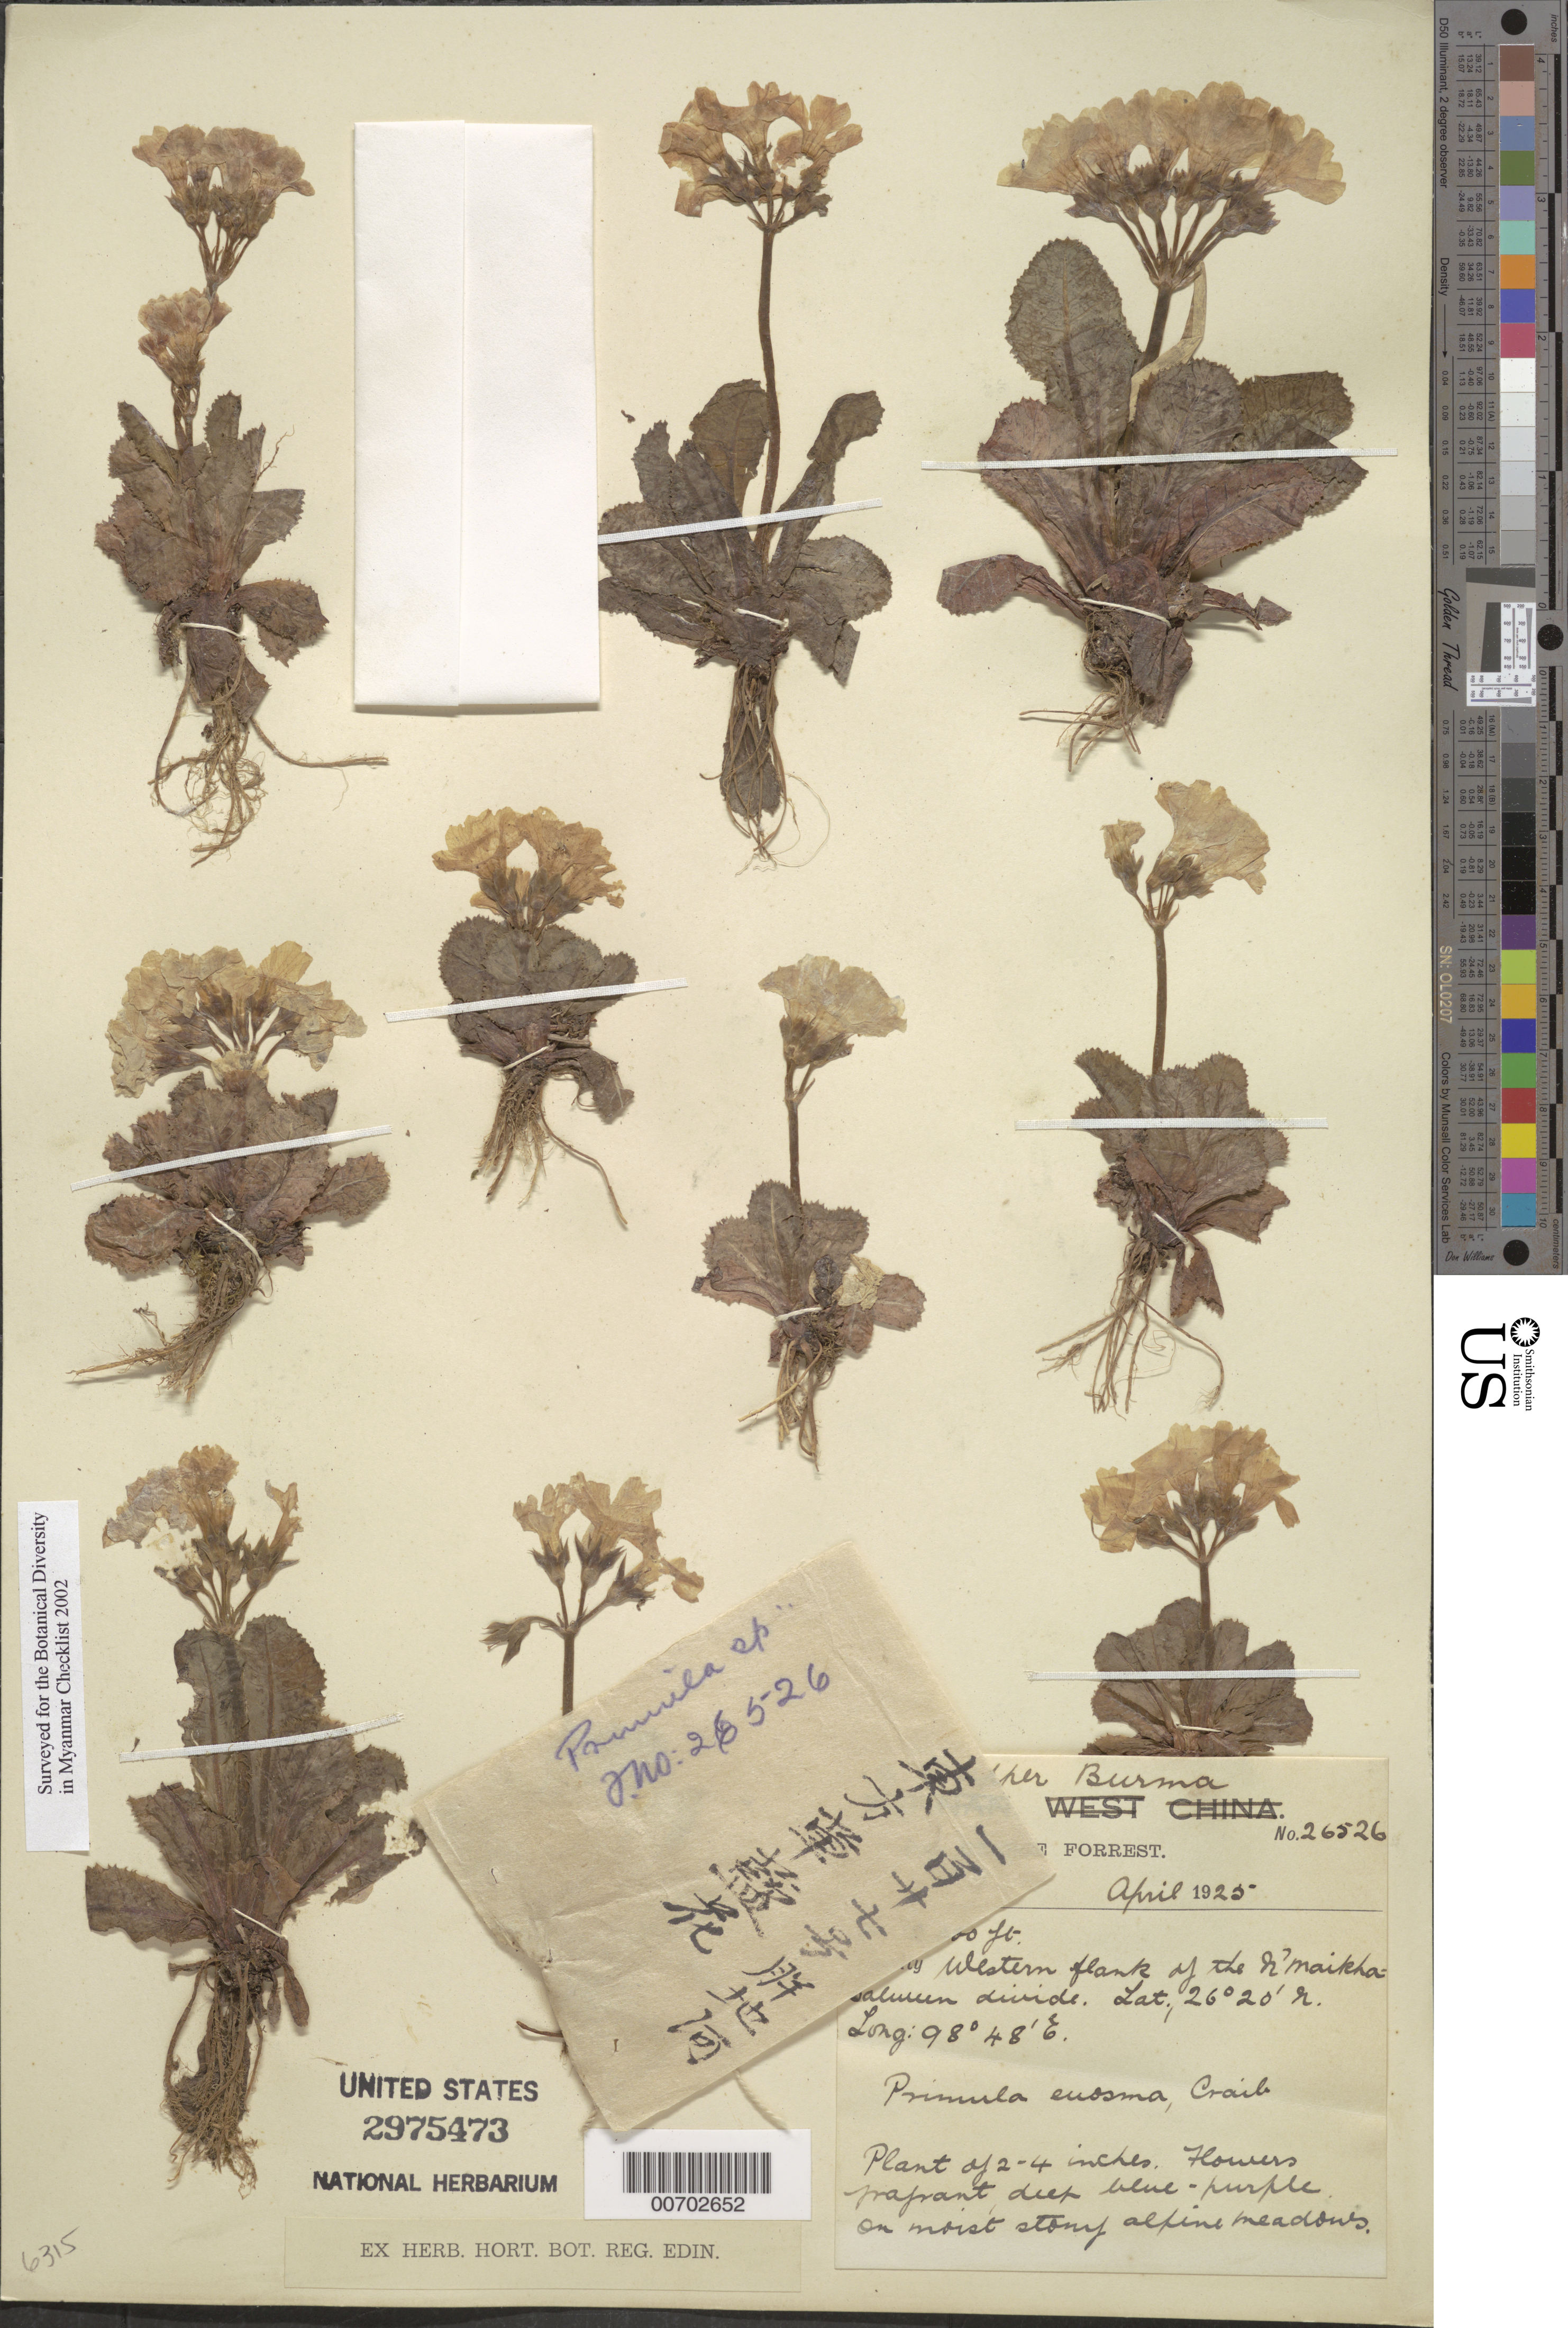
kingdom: Plantae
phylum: Tracheophyta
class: Magnoliopsida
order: Ericales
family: Primulaceae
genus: Primula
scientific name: Primula euosma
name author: Craib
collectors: G. Forrest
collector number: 26526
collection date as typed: Apr 1925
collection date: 1925-04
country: Myanmar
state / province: Kachin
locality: N'Maikha-Salwin Divide, W flank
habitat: Moist stony alpine meadows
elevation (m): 3658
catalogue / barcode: US 2975473